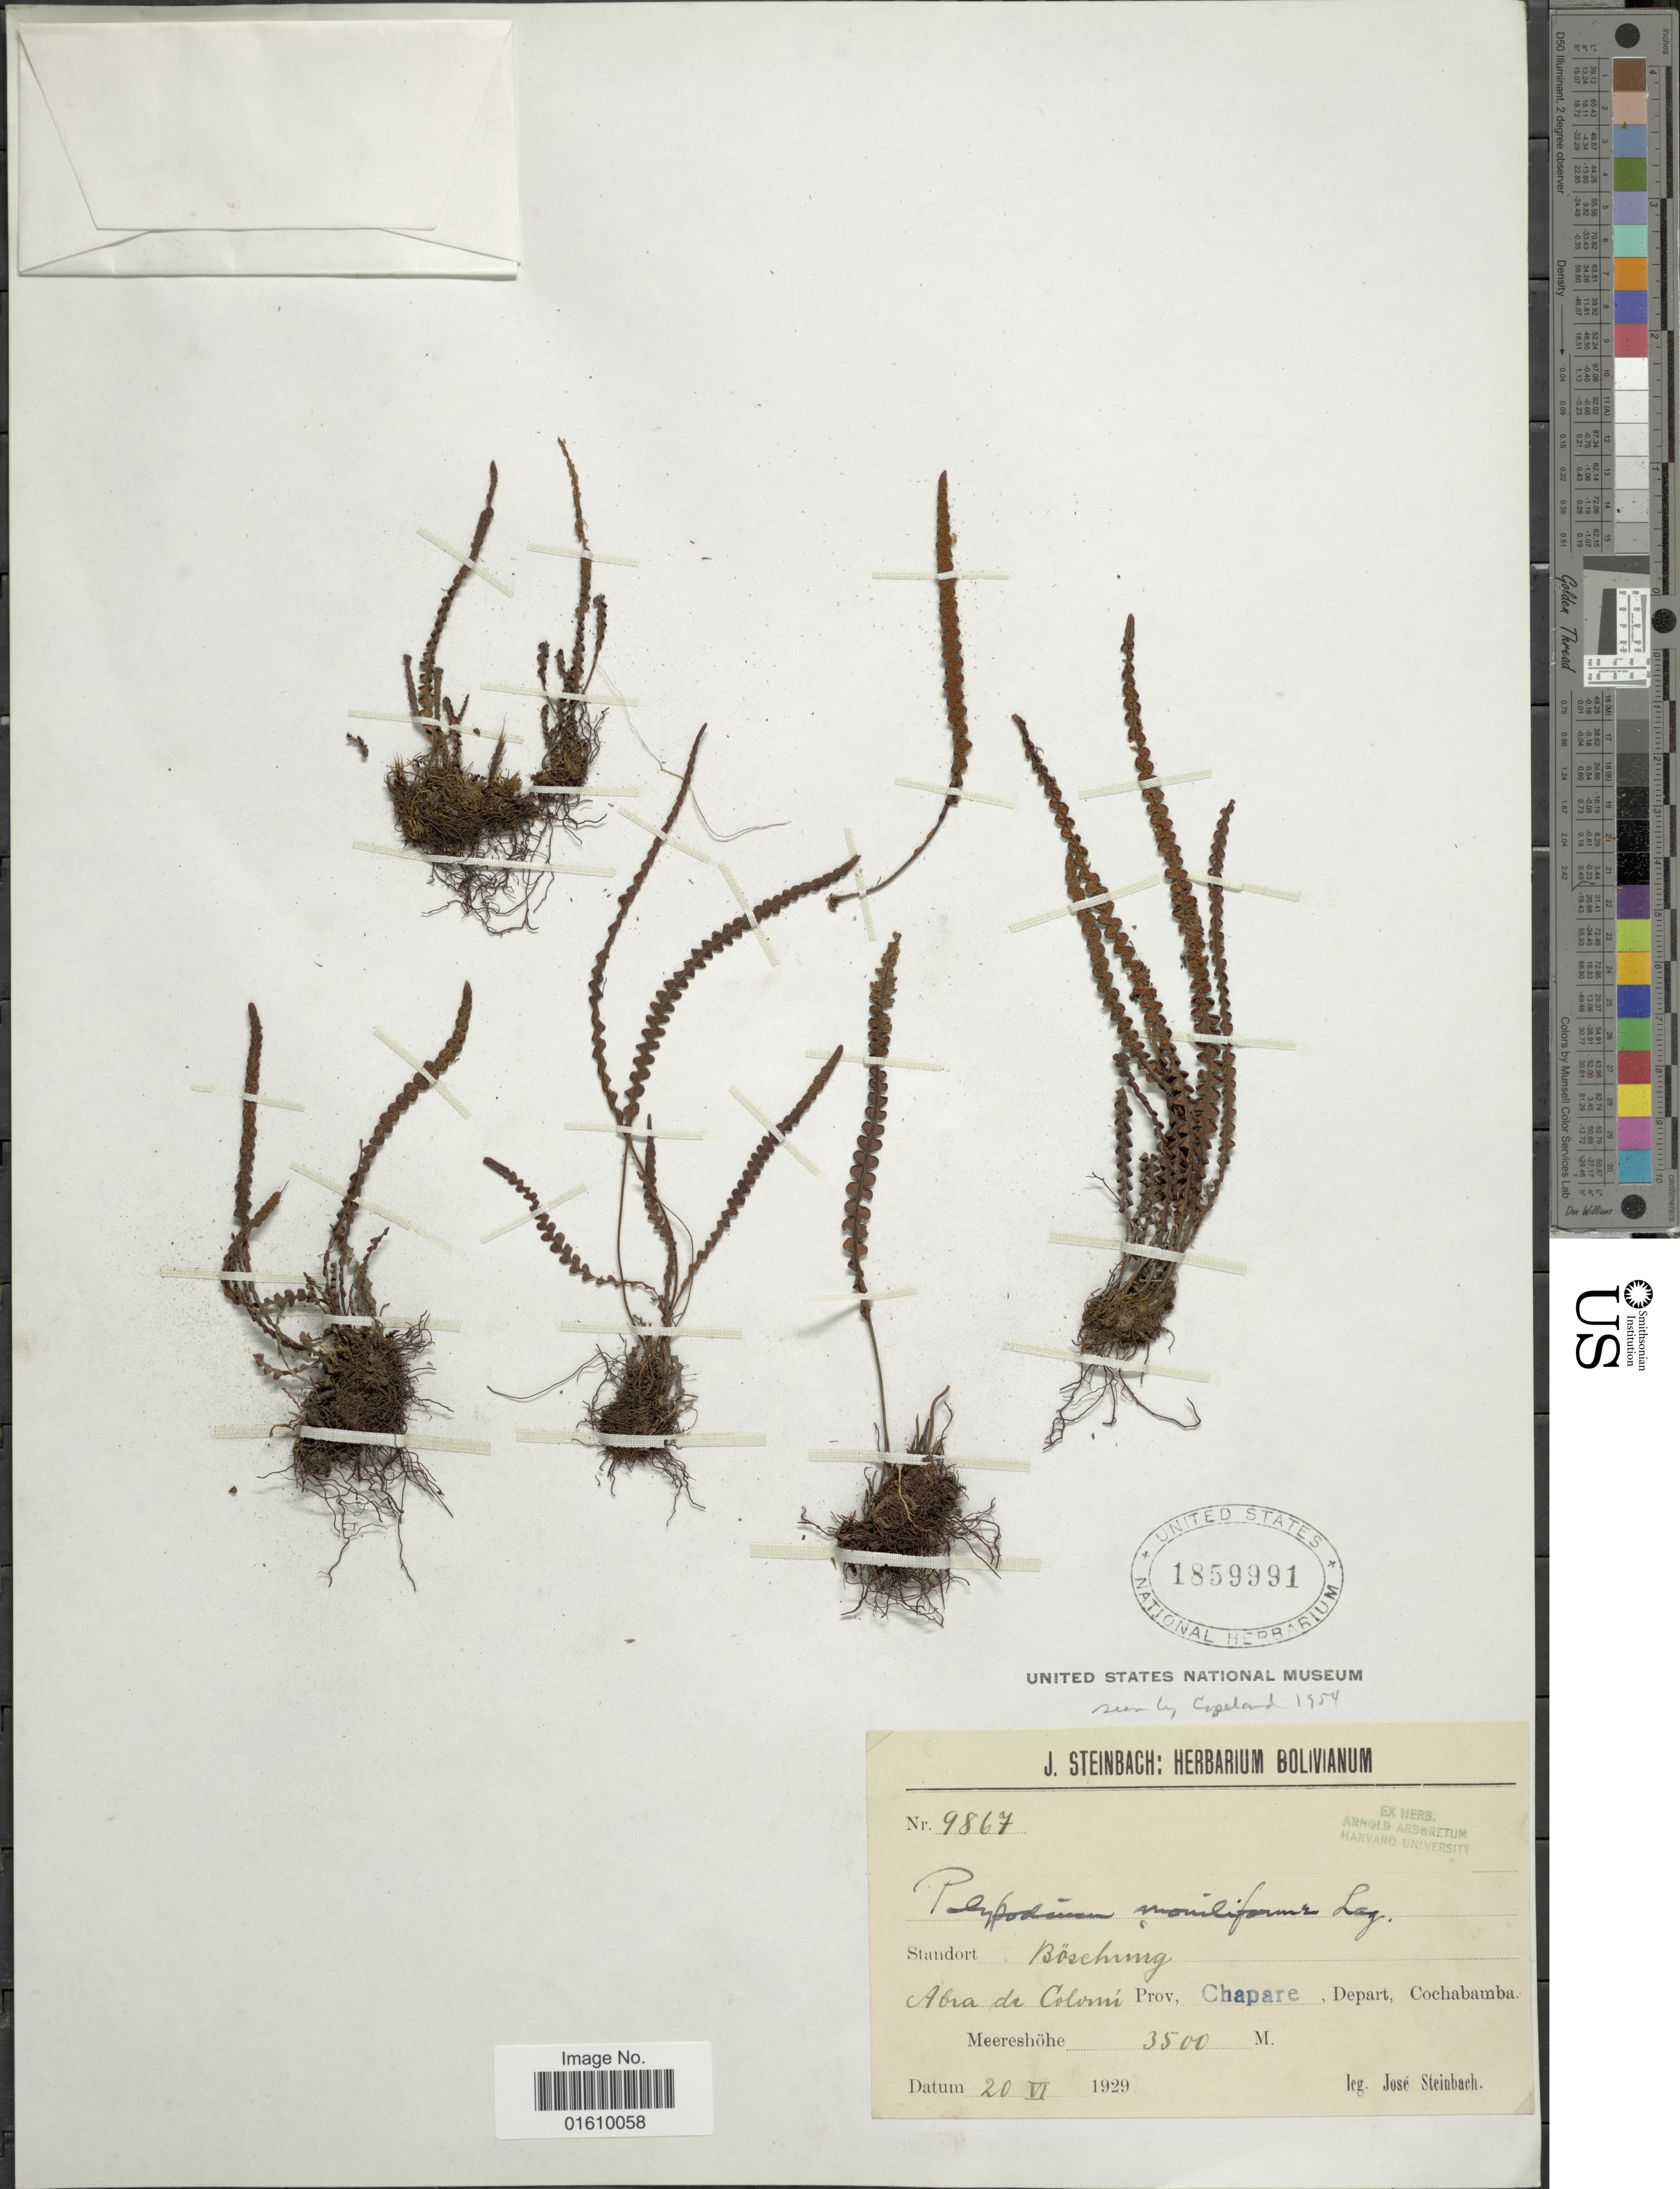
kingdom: Plantae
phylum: Tracheophyta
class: Polypodiopsida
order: Polypodiales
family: Polypodiaceae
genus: Melpomene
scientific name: Melpomene moniliformis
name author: (Lag. ex Sw.) A.R. Sm. & R.C. Moran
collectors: J. Steinbach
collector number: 9867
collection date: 1929-06-20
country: Bolivia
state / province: Cochabamba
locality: Boschung, Abra de Colomi, Prov. Chapare, Depart, Cochabamba.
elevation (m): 3500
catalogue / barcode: US 1859991